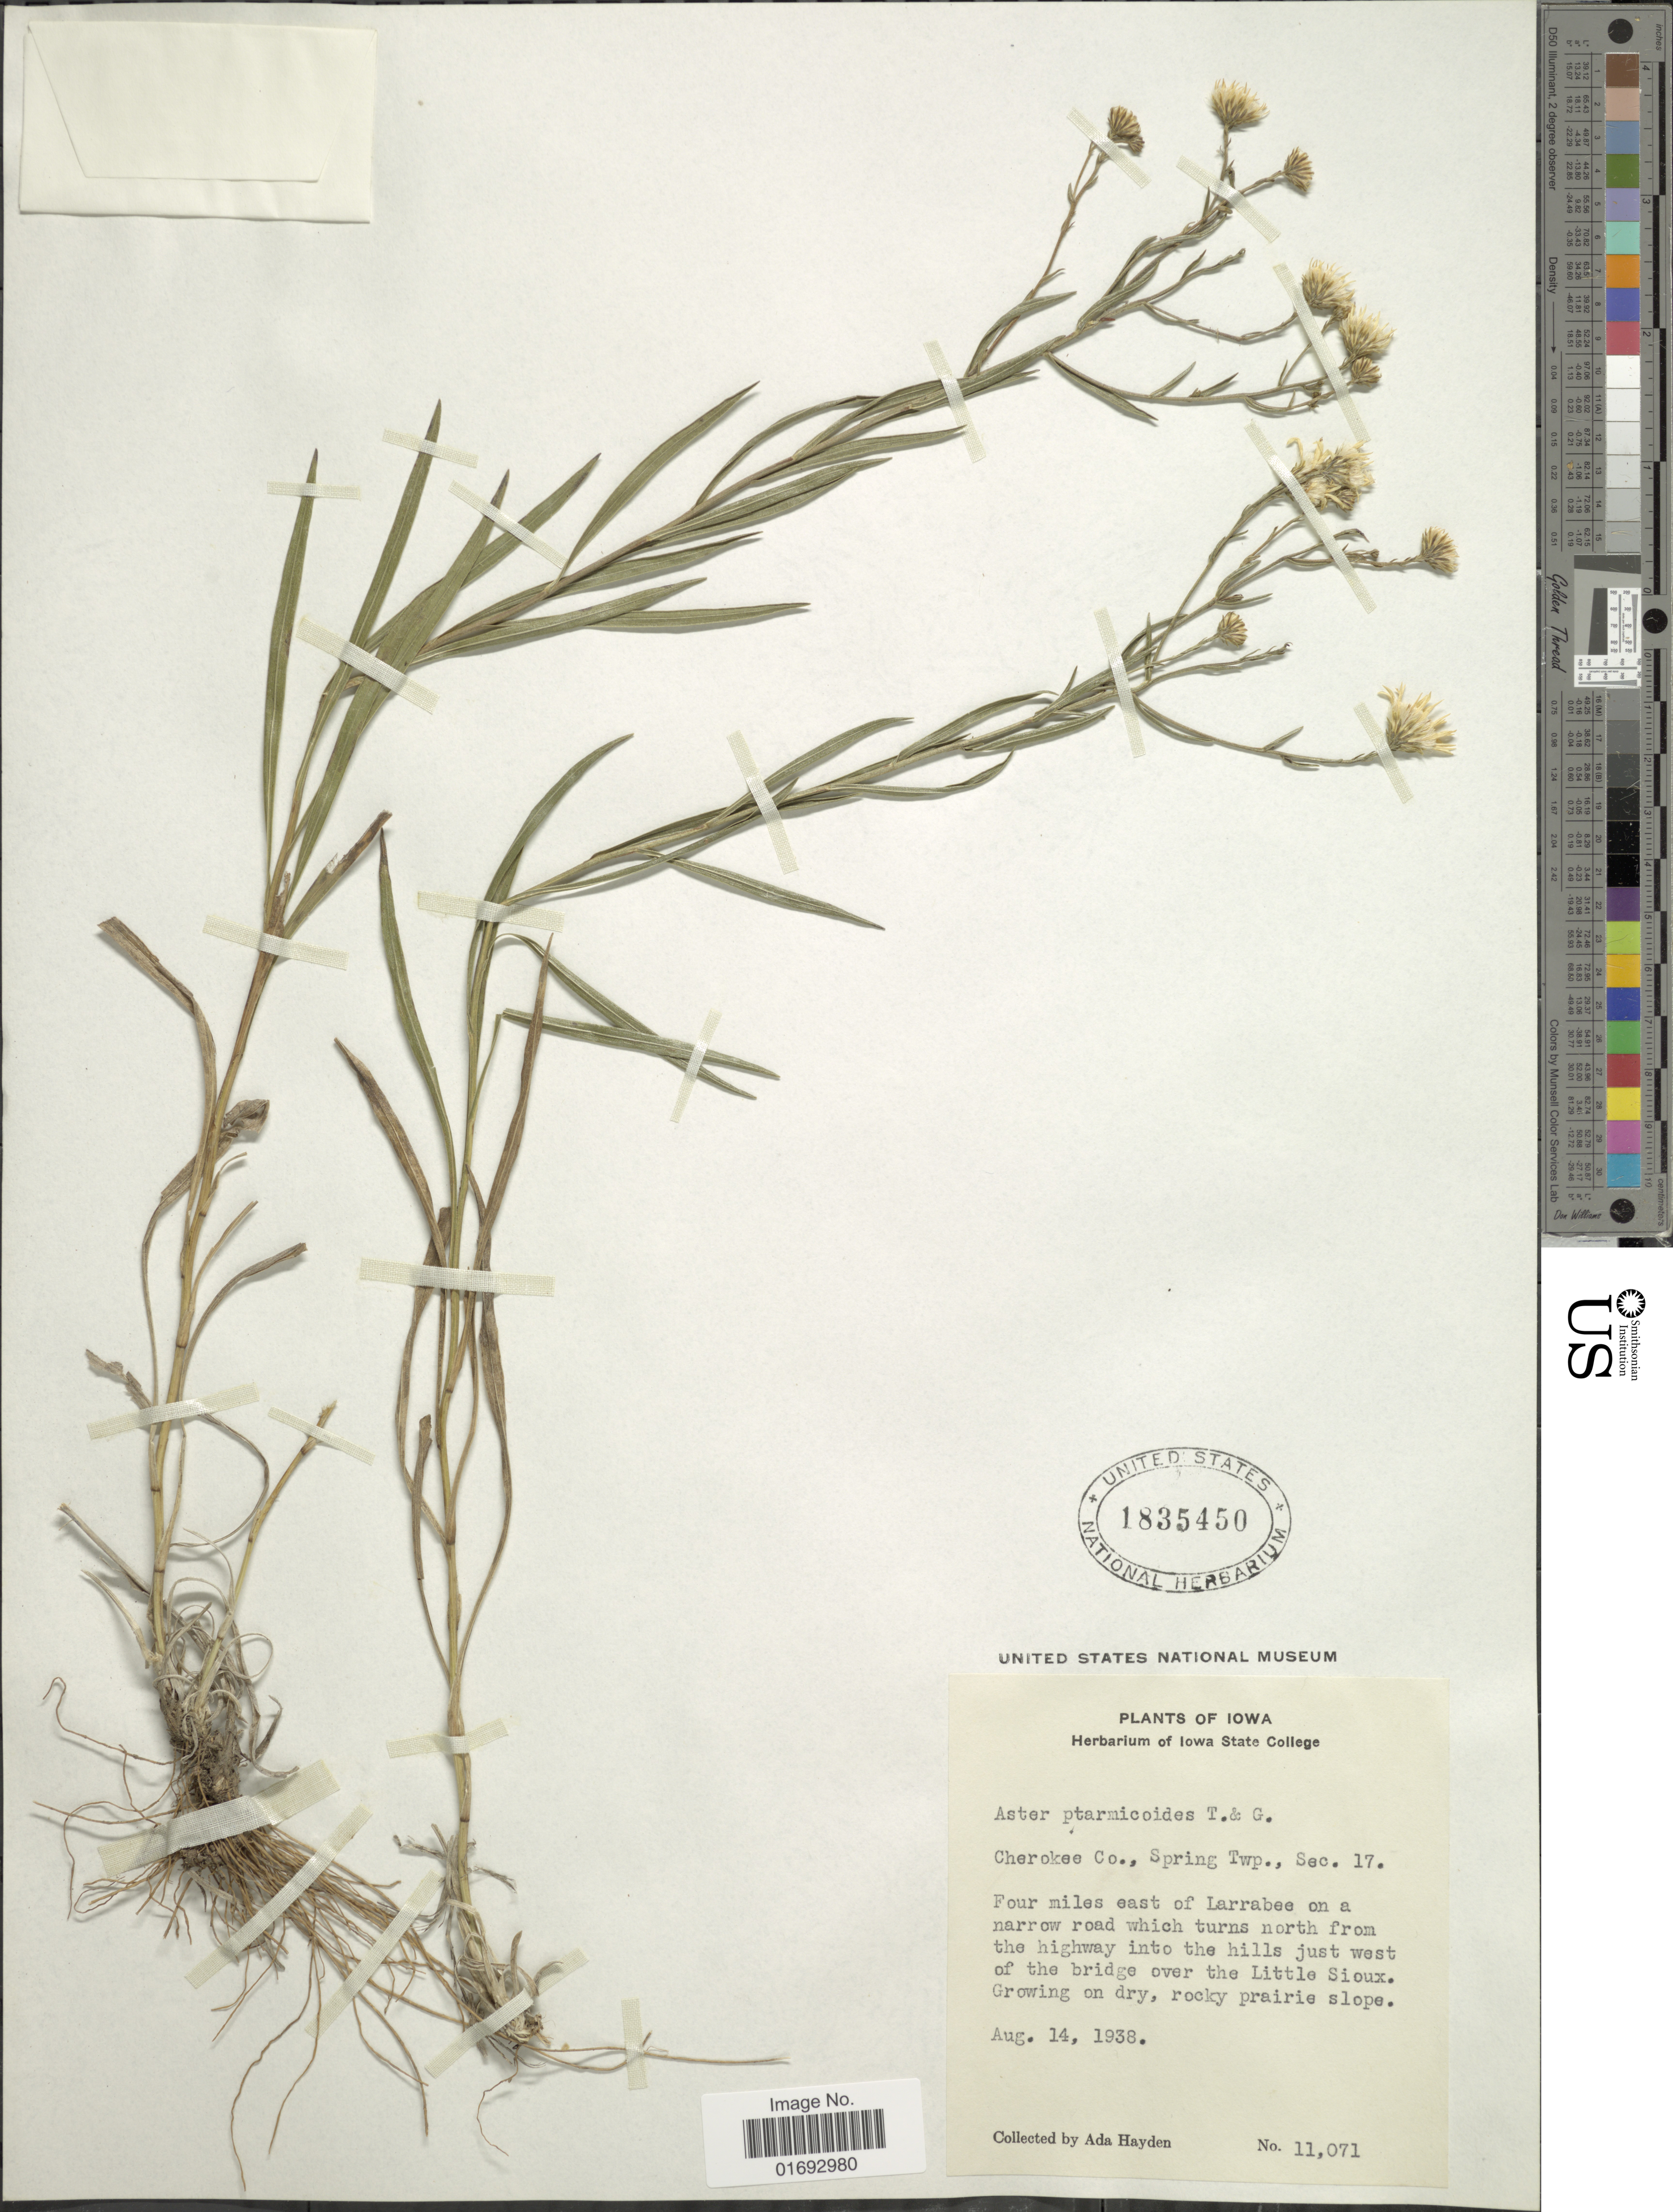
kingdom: Plantae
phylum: Tracheophyta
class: Magnoliopsida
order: Asterales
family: Asteraceae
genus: Oligoneuron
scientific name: Oligoneuron album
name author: (Nutt.) G.L. Nesom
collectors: Ada Hayden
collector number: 11071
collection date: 1938-08-14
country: United States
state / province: Iowa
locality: Cherokee Co., Spring Twp., four miles east of Larrabee on a narrow road which turns north from the highway into the hills just west of the bridge over the Little Sioux., growing on dry, rocky prairie slope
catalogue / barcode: US 1835450